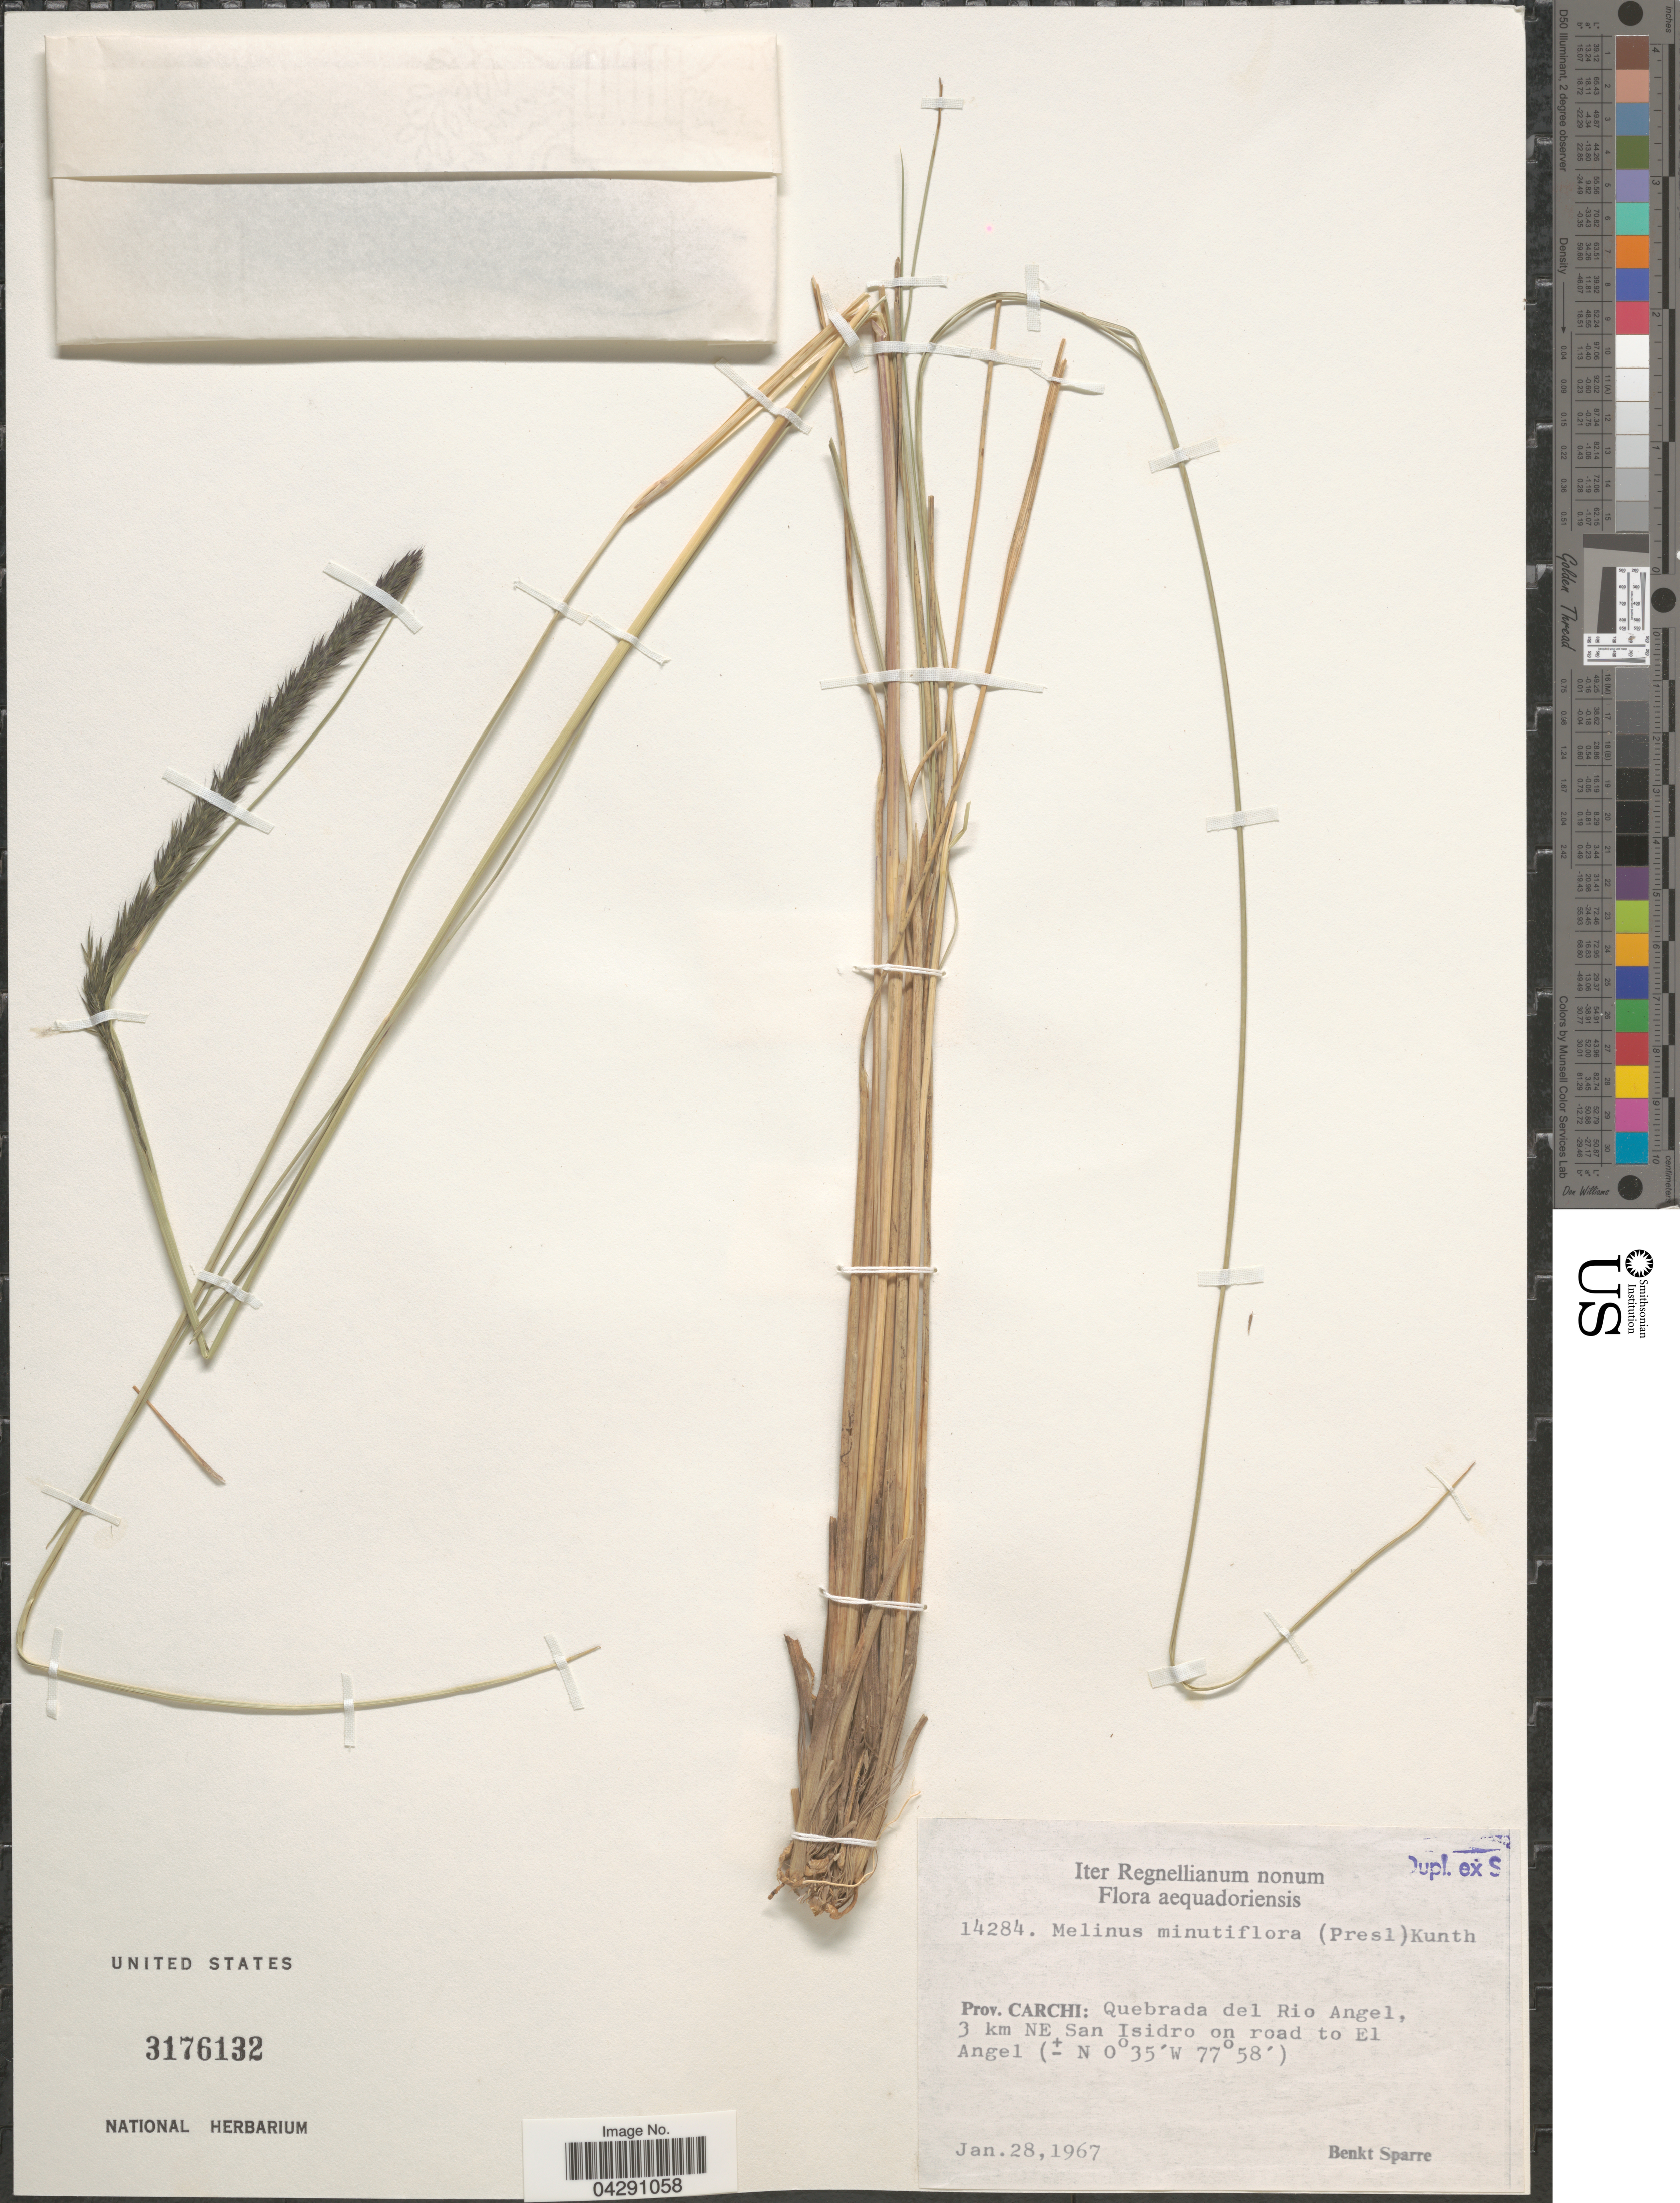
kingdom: Plantae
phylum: Tracheophyta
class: Liliopsida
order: Poales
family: Poaceae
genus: Melinis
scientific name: Melinis minutiflora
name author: P. Beauv.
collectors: B. Sparre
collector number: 14284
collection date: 1967-01-28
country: Ecuador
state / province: Carchi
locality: Iter Regnellianum nonum. Quebrada del Rio Angel, 3 km NE San Isidro on road to El Angel.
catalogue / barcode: US 3176132